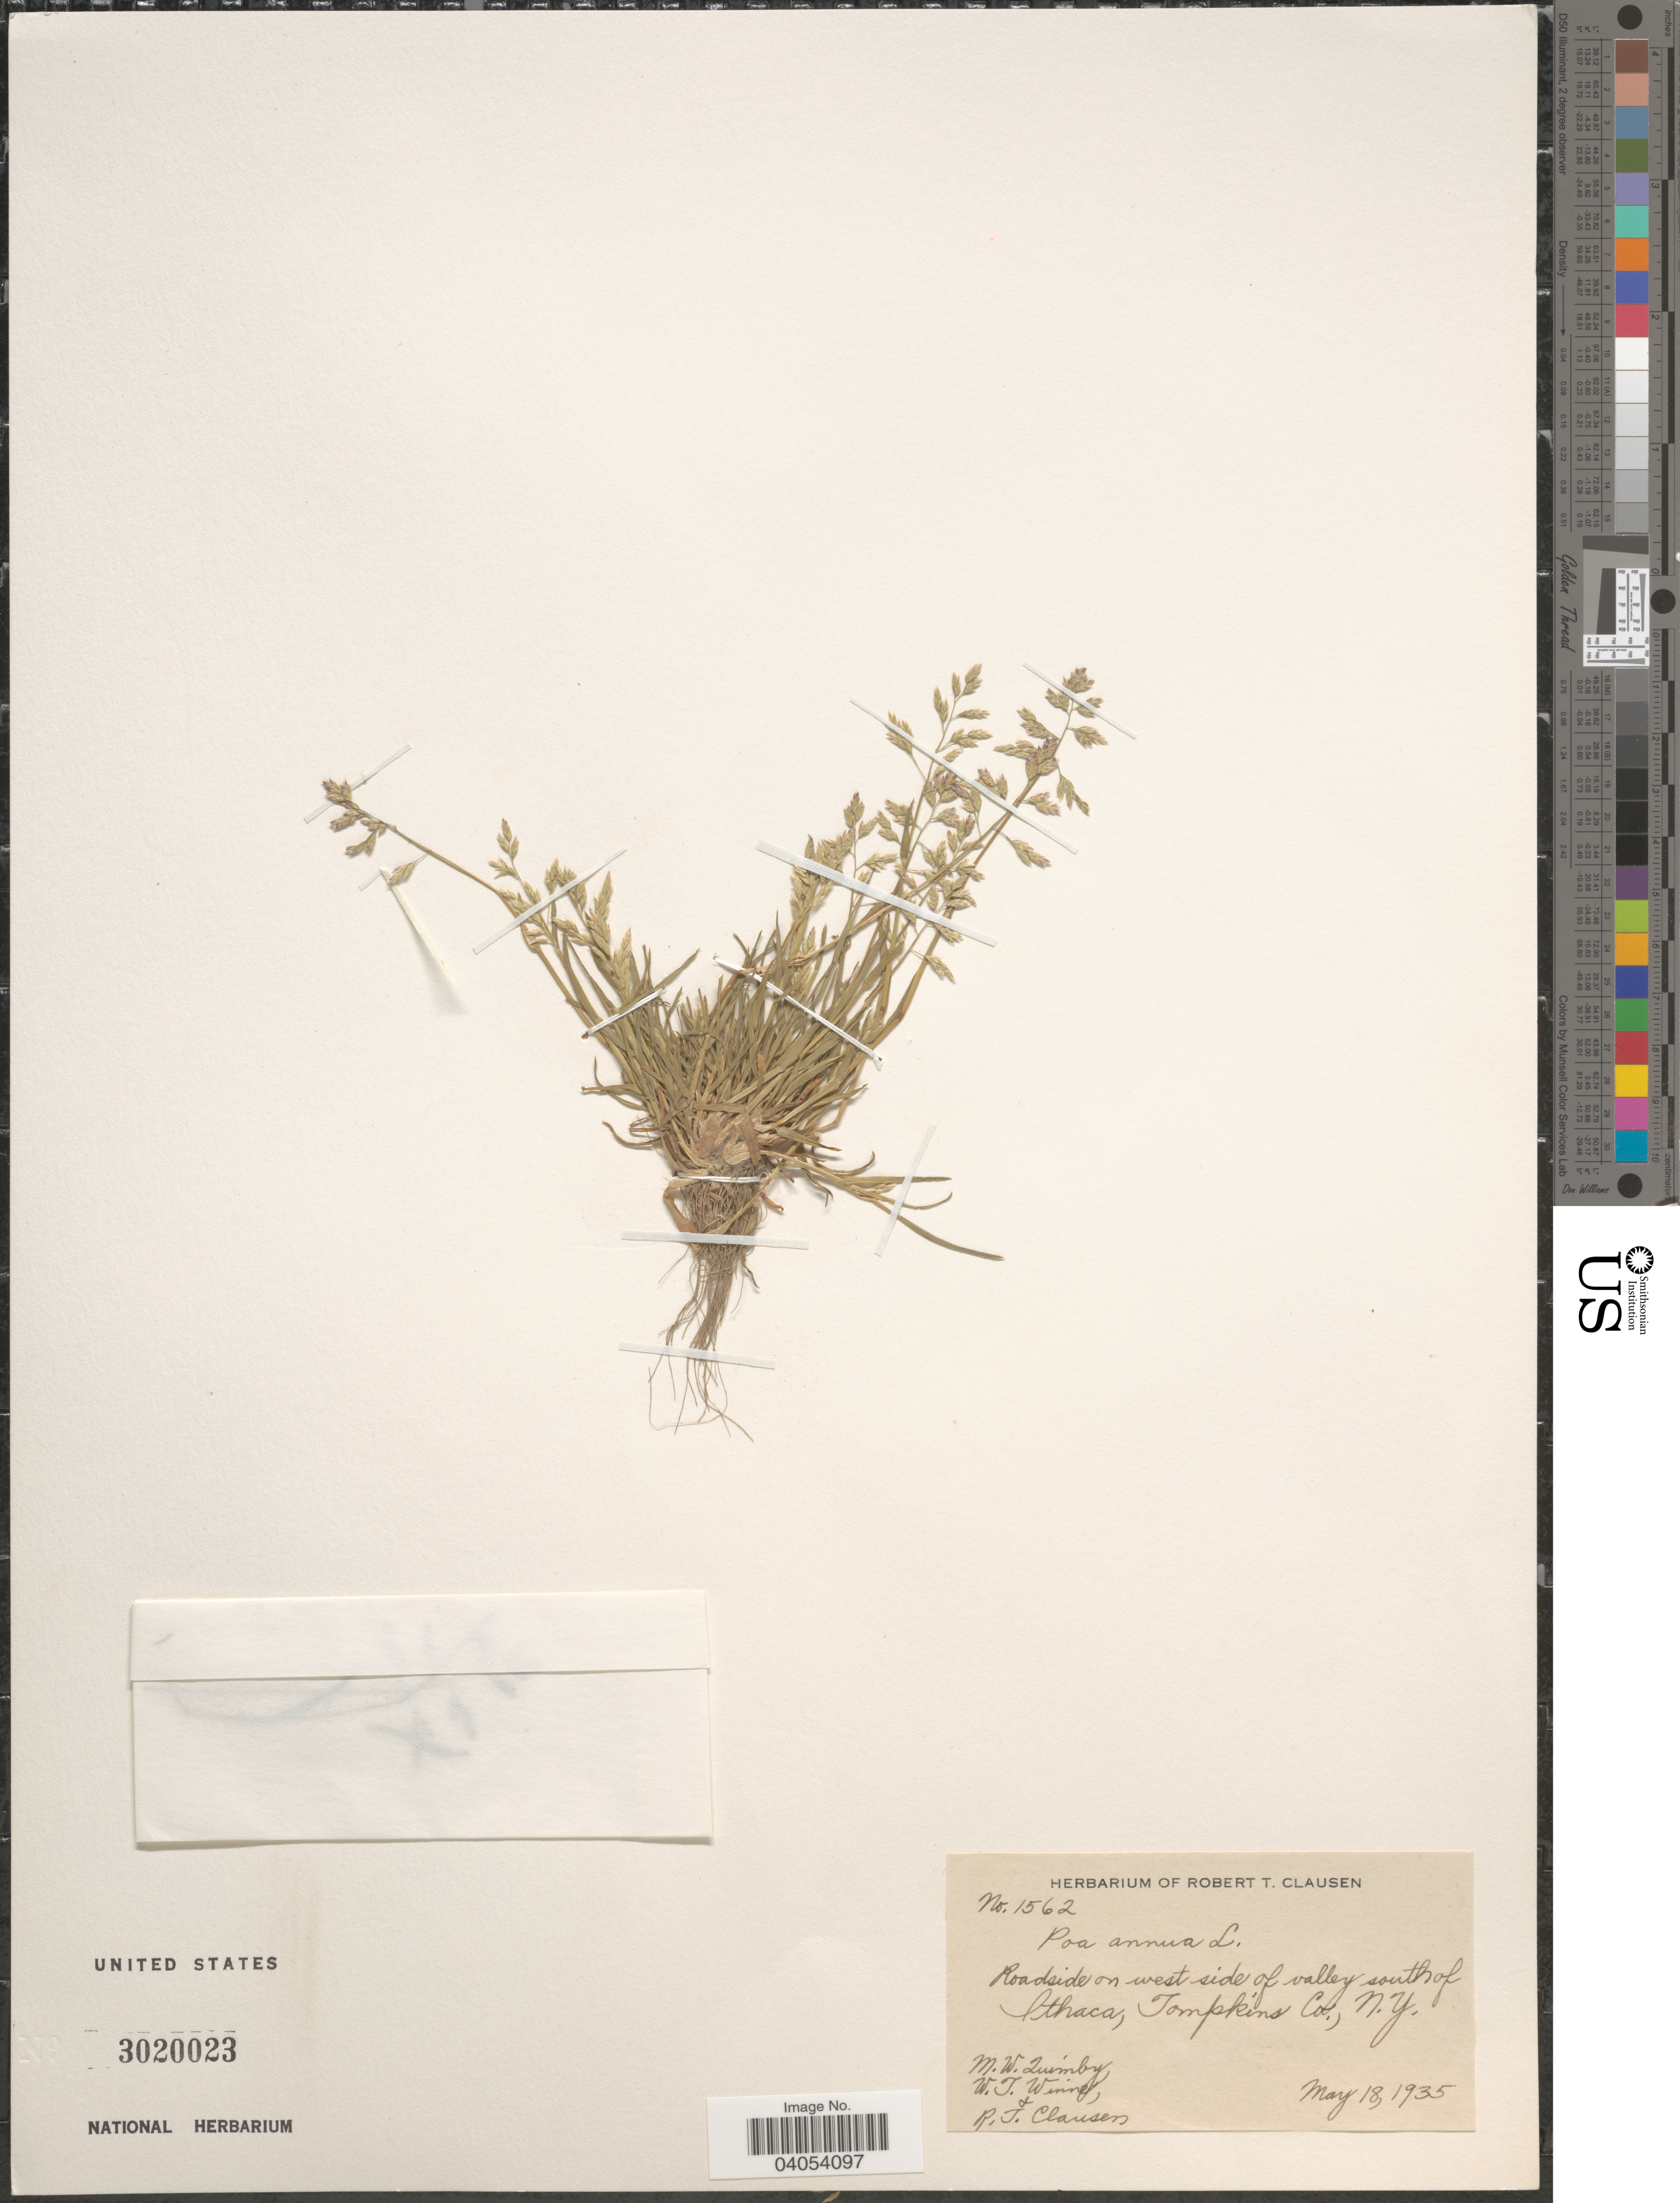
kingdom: Plantae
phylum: Tracheophyta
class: Liliopsida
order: Poales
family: Poaceae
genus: Poa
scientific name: Poa annua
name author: L.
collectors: M. Quimby, W. Winne & R. T. Clausen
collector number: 1562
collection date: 1935-05-18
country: United States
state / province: New York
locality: Roadside on west side of valley south of Ithaca, Tompkins Co.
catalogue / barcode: US 3020023